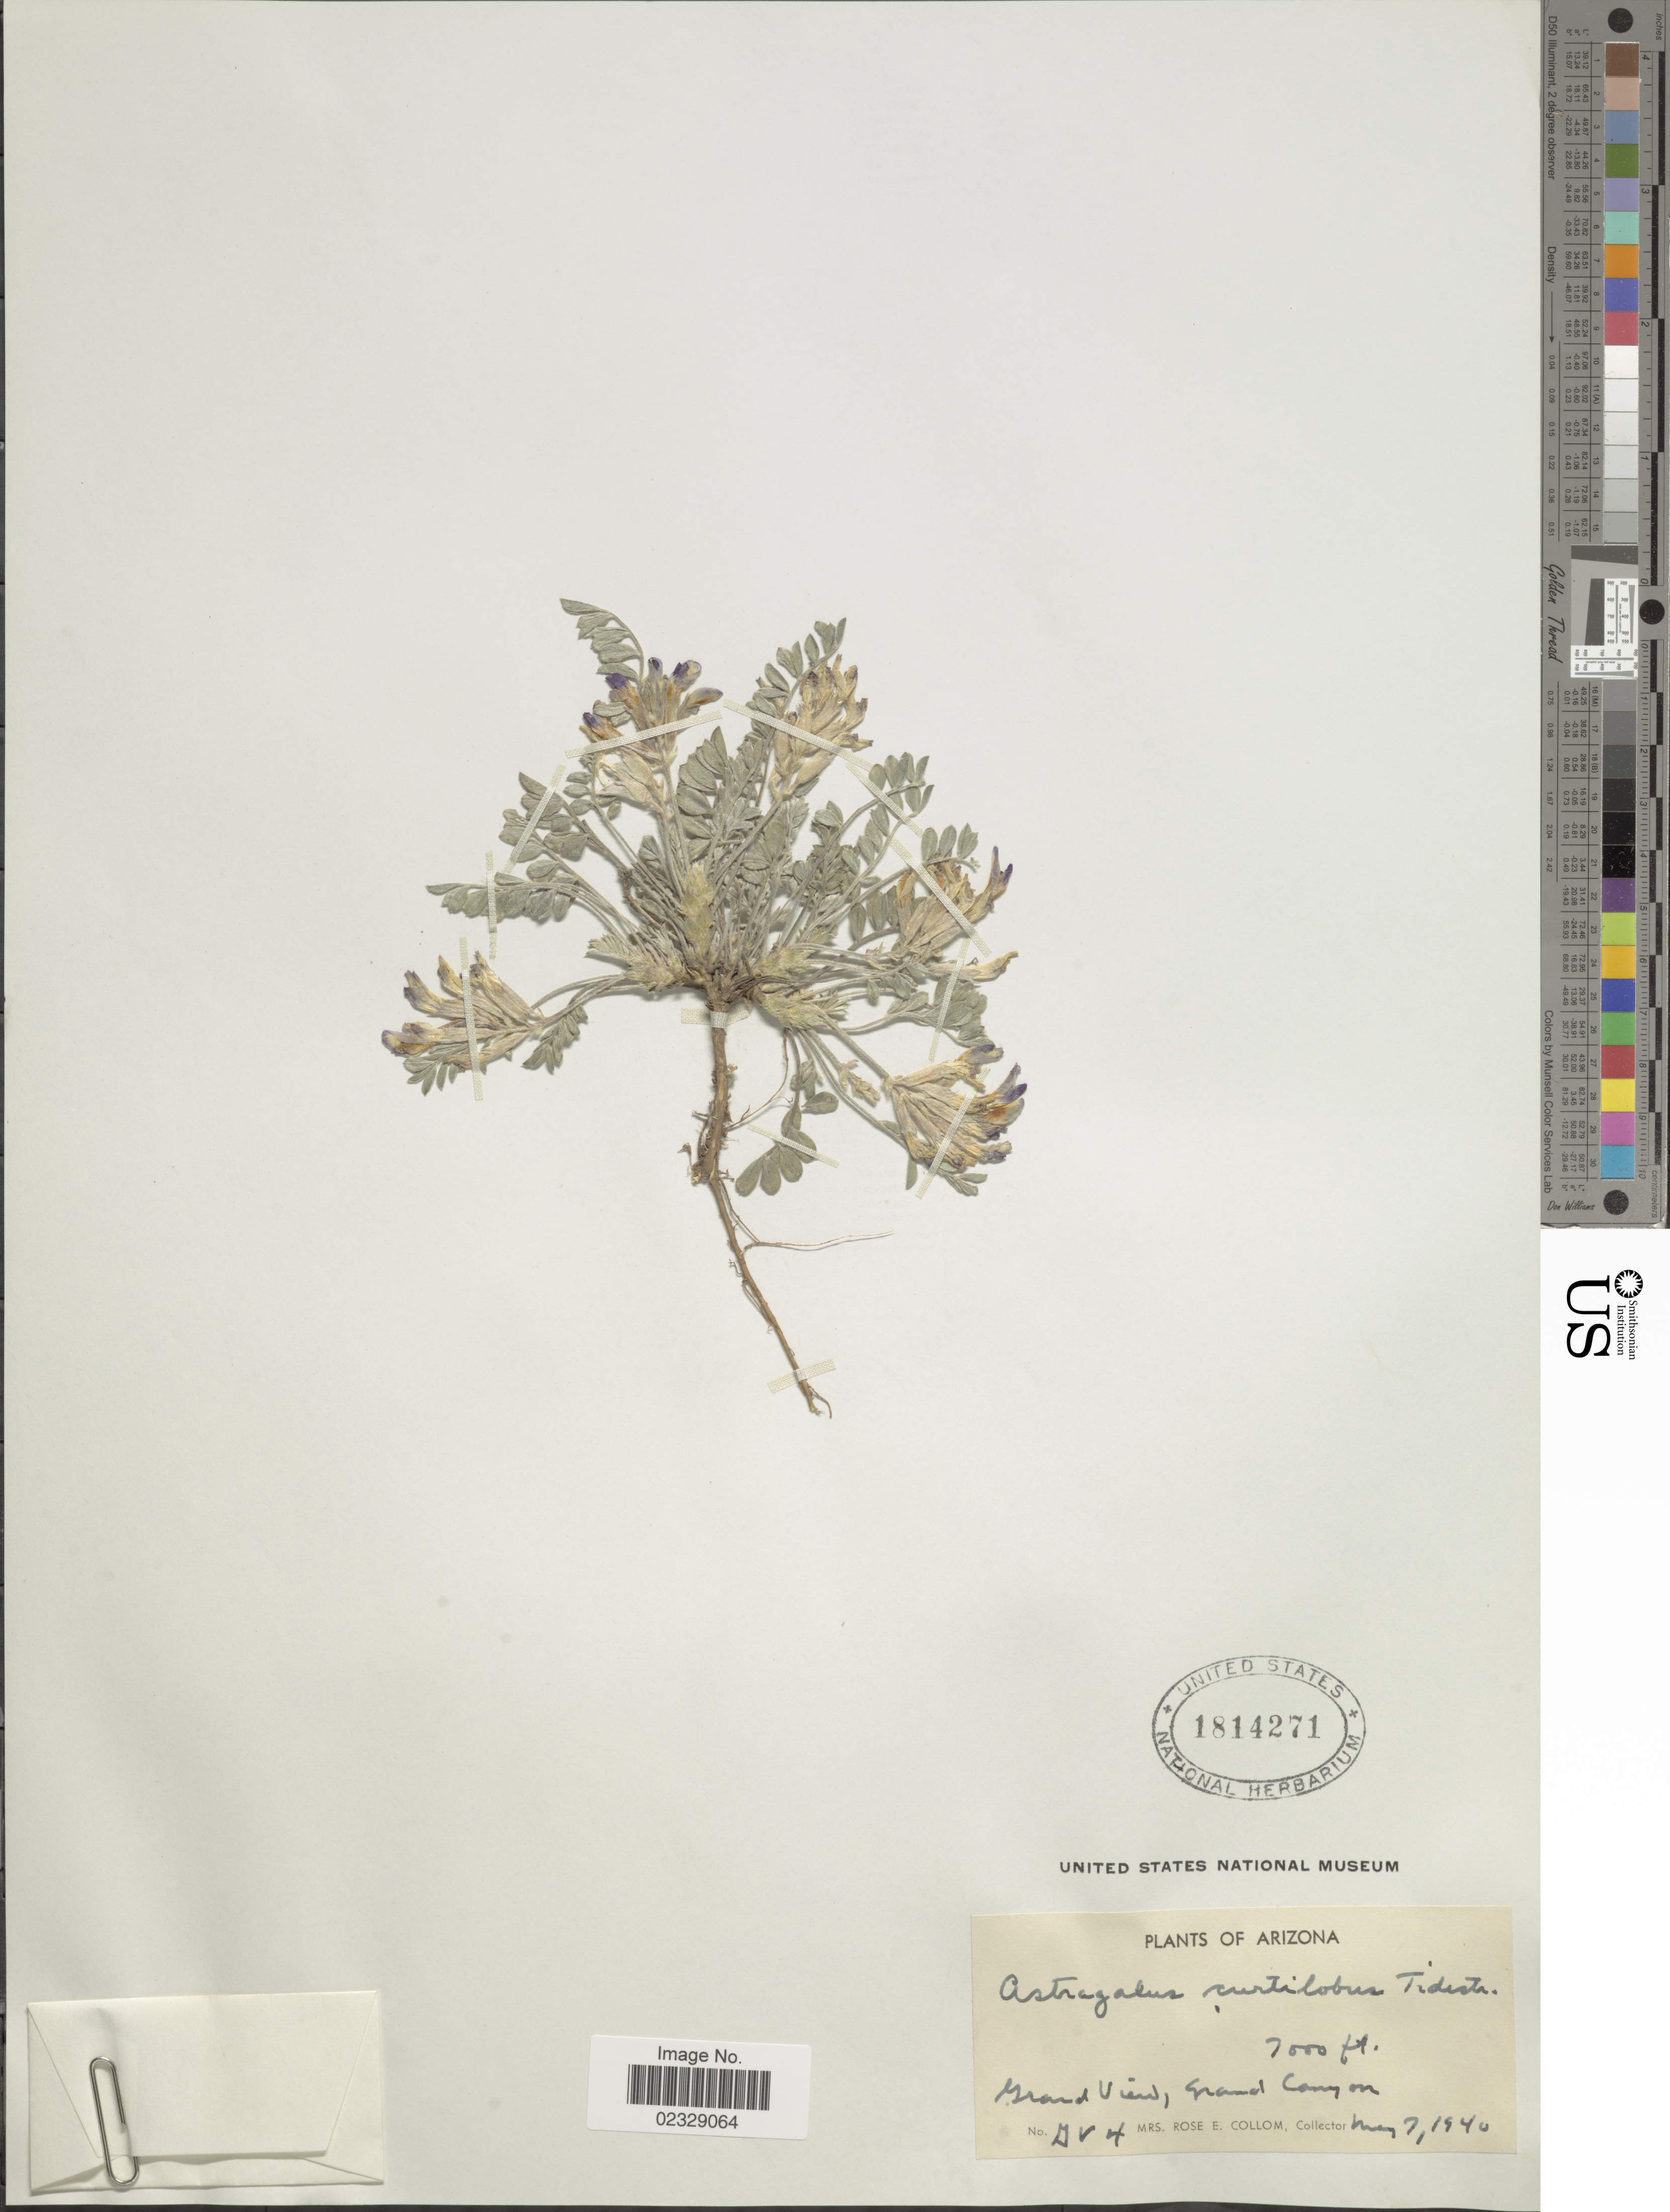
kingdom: Plantae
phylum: Tracheophyta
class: Magnoliopsida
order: Fabales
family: Fabaceae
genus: Astragalus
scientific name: Astragalus amphioxys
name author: A. Gray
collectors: R. E. Collom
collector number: DV4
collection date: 1940-05-07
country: United States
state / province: Arizona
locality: Grand view, Grand Canyon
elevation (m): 2134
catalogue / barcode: US 1814271